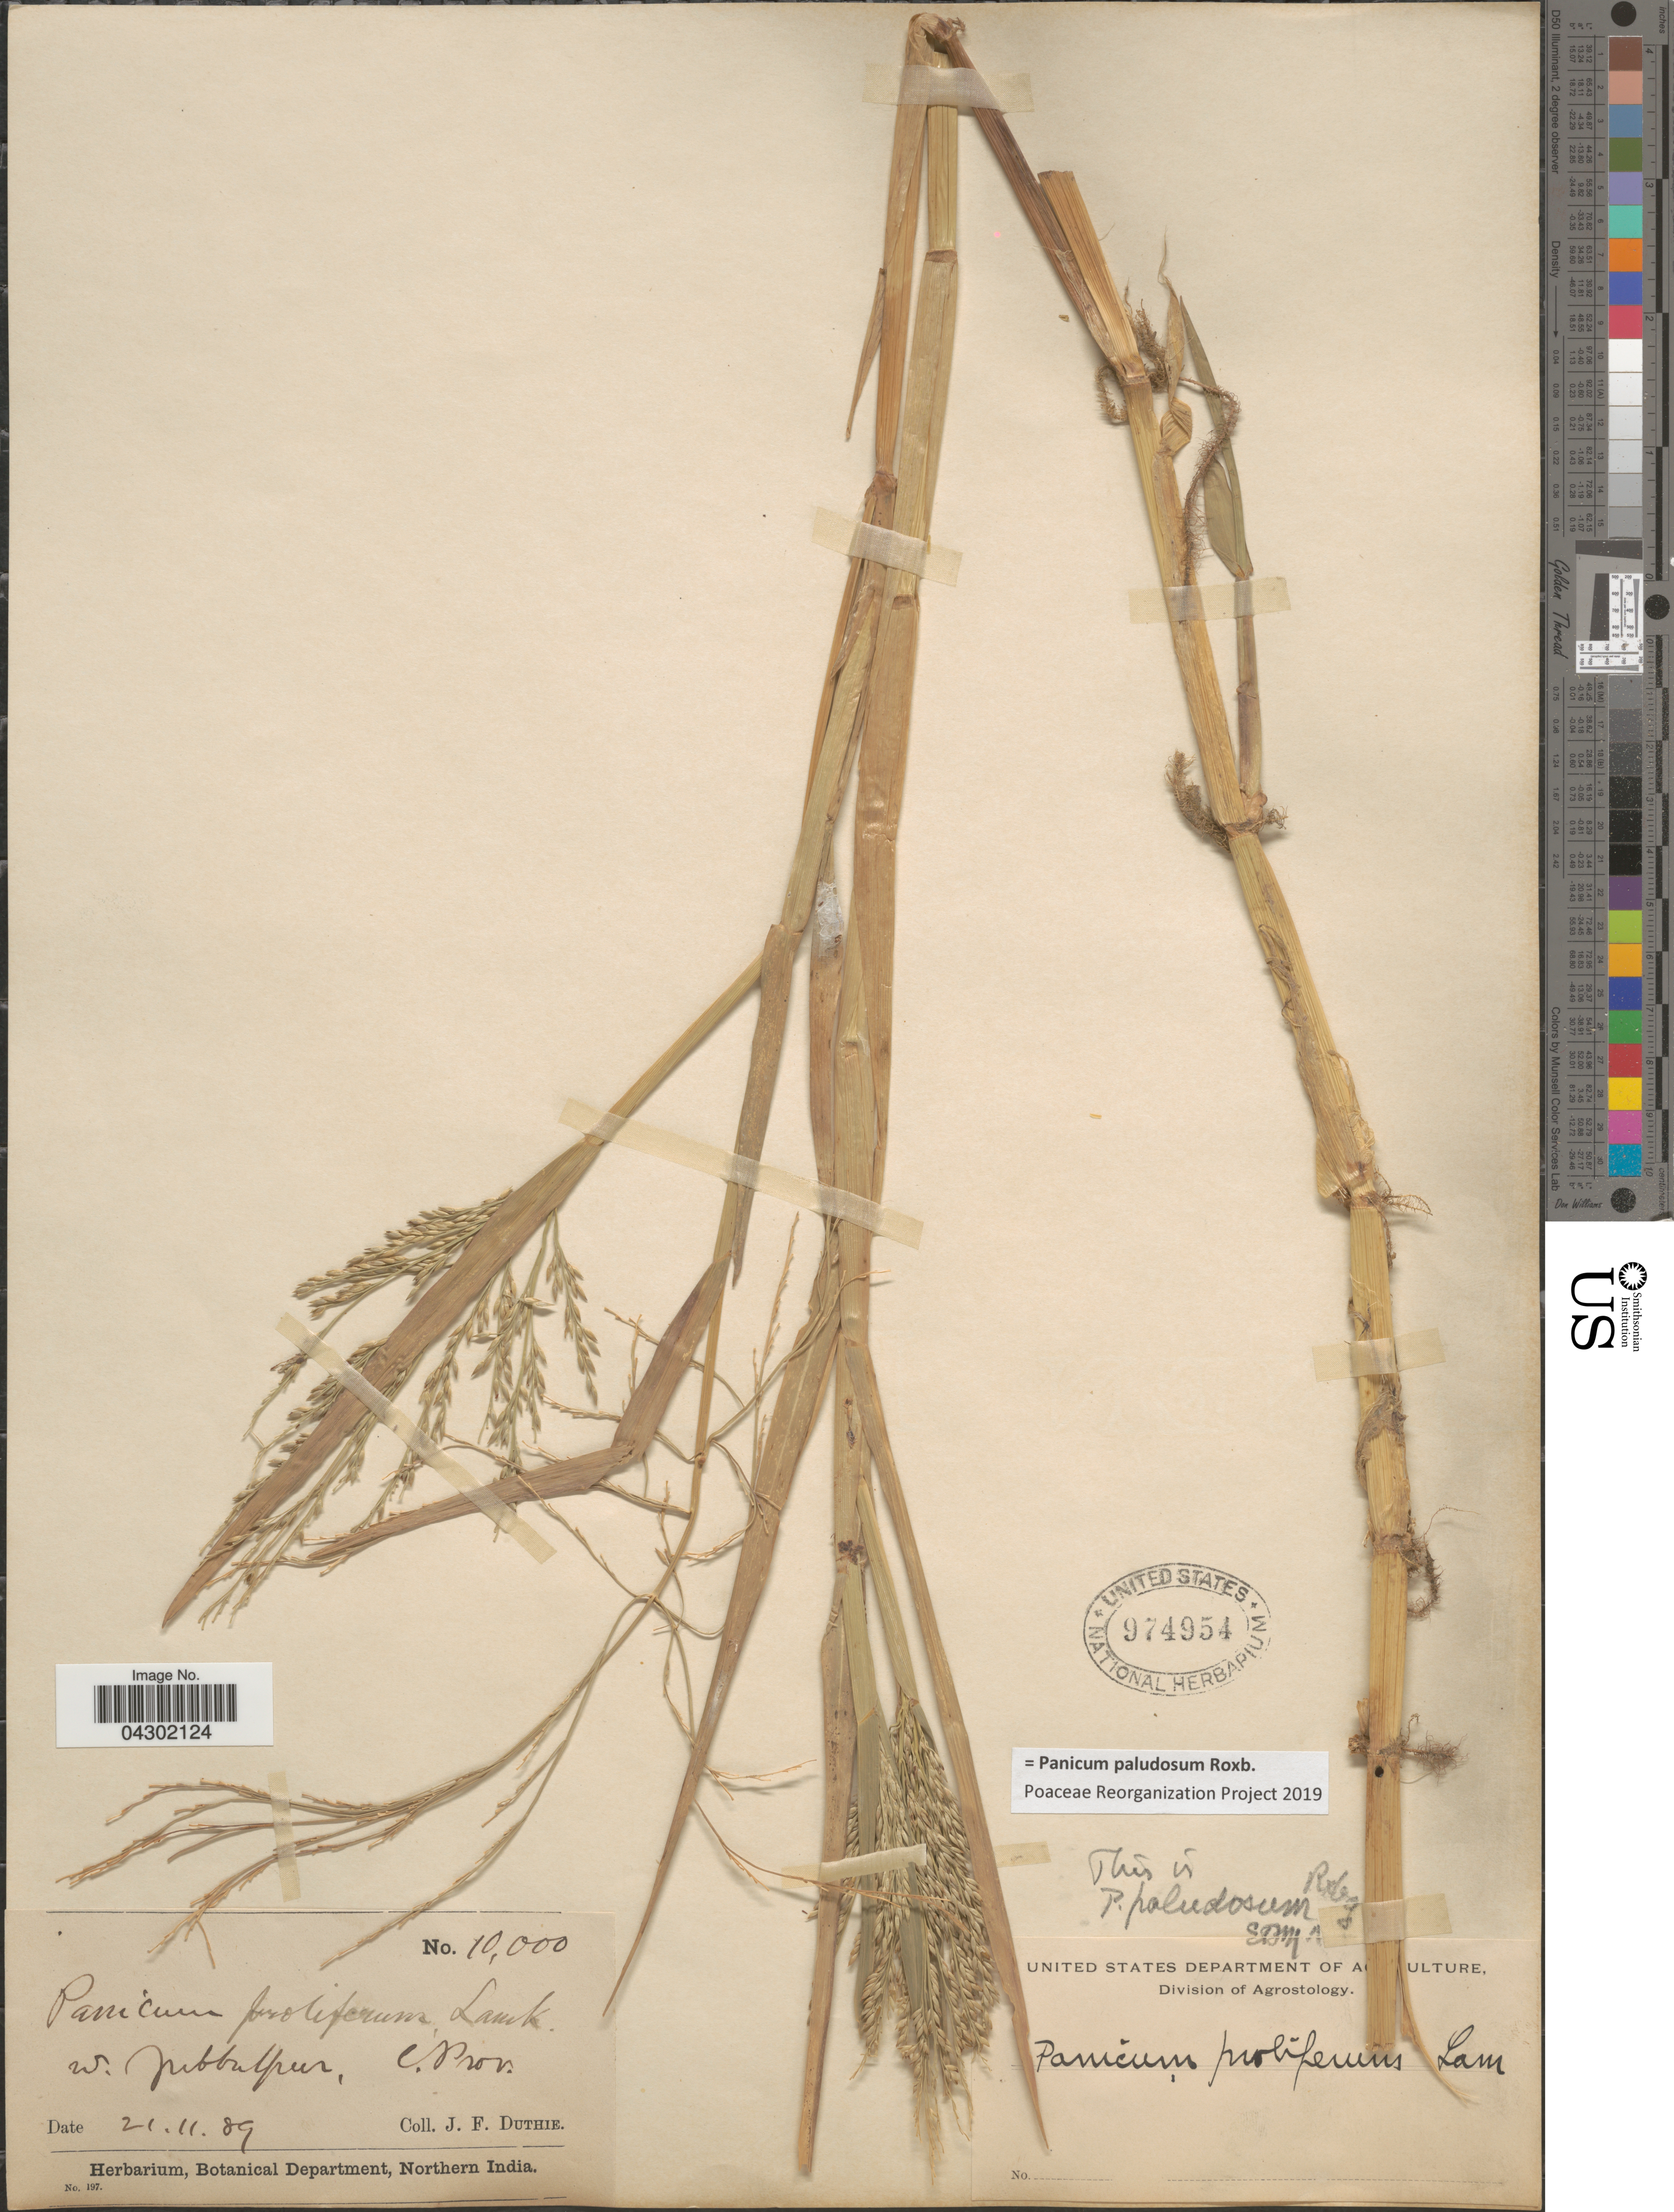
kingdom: Plantae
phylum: Tracheophyta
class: Liliopsida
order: Poales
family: Poaceae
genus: Panicum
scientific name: Panicum paludosum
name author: Roxb.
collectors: J. F. Duthie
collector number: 10000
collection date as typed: Transcribed d/m/y: 21/11/89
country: India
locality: W. Jubbalpur, C.Prov.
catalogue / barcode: US 974954